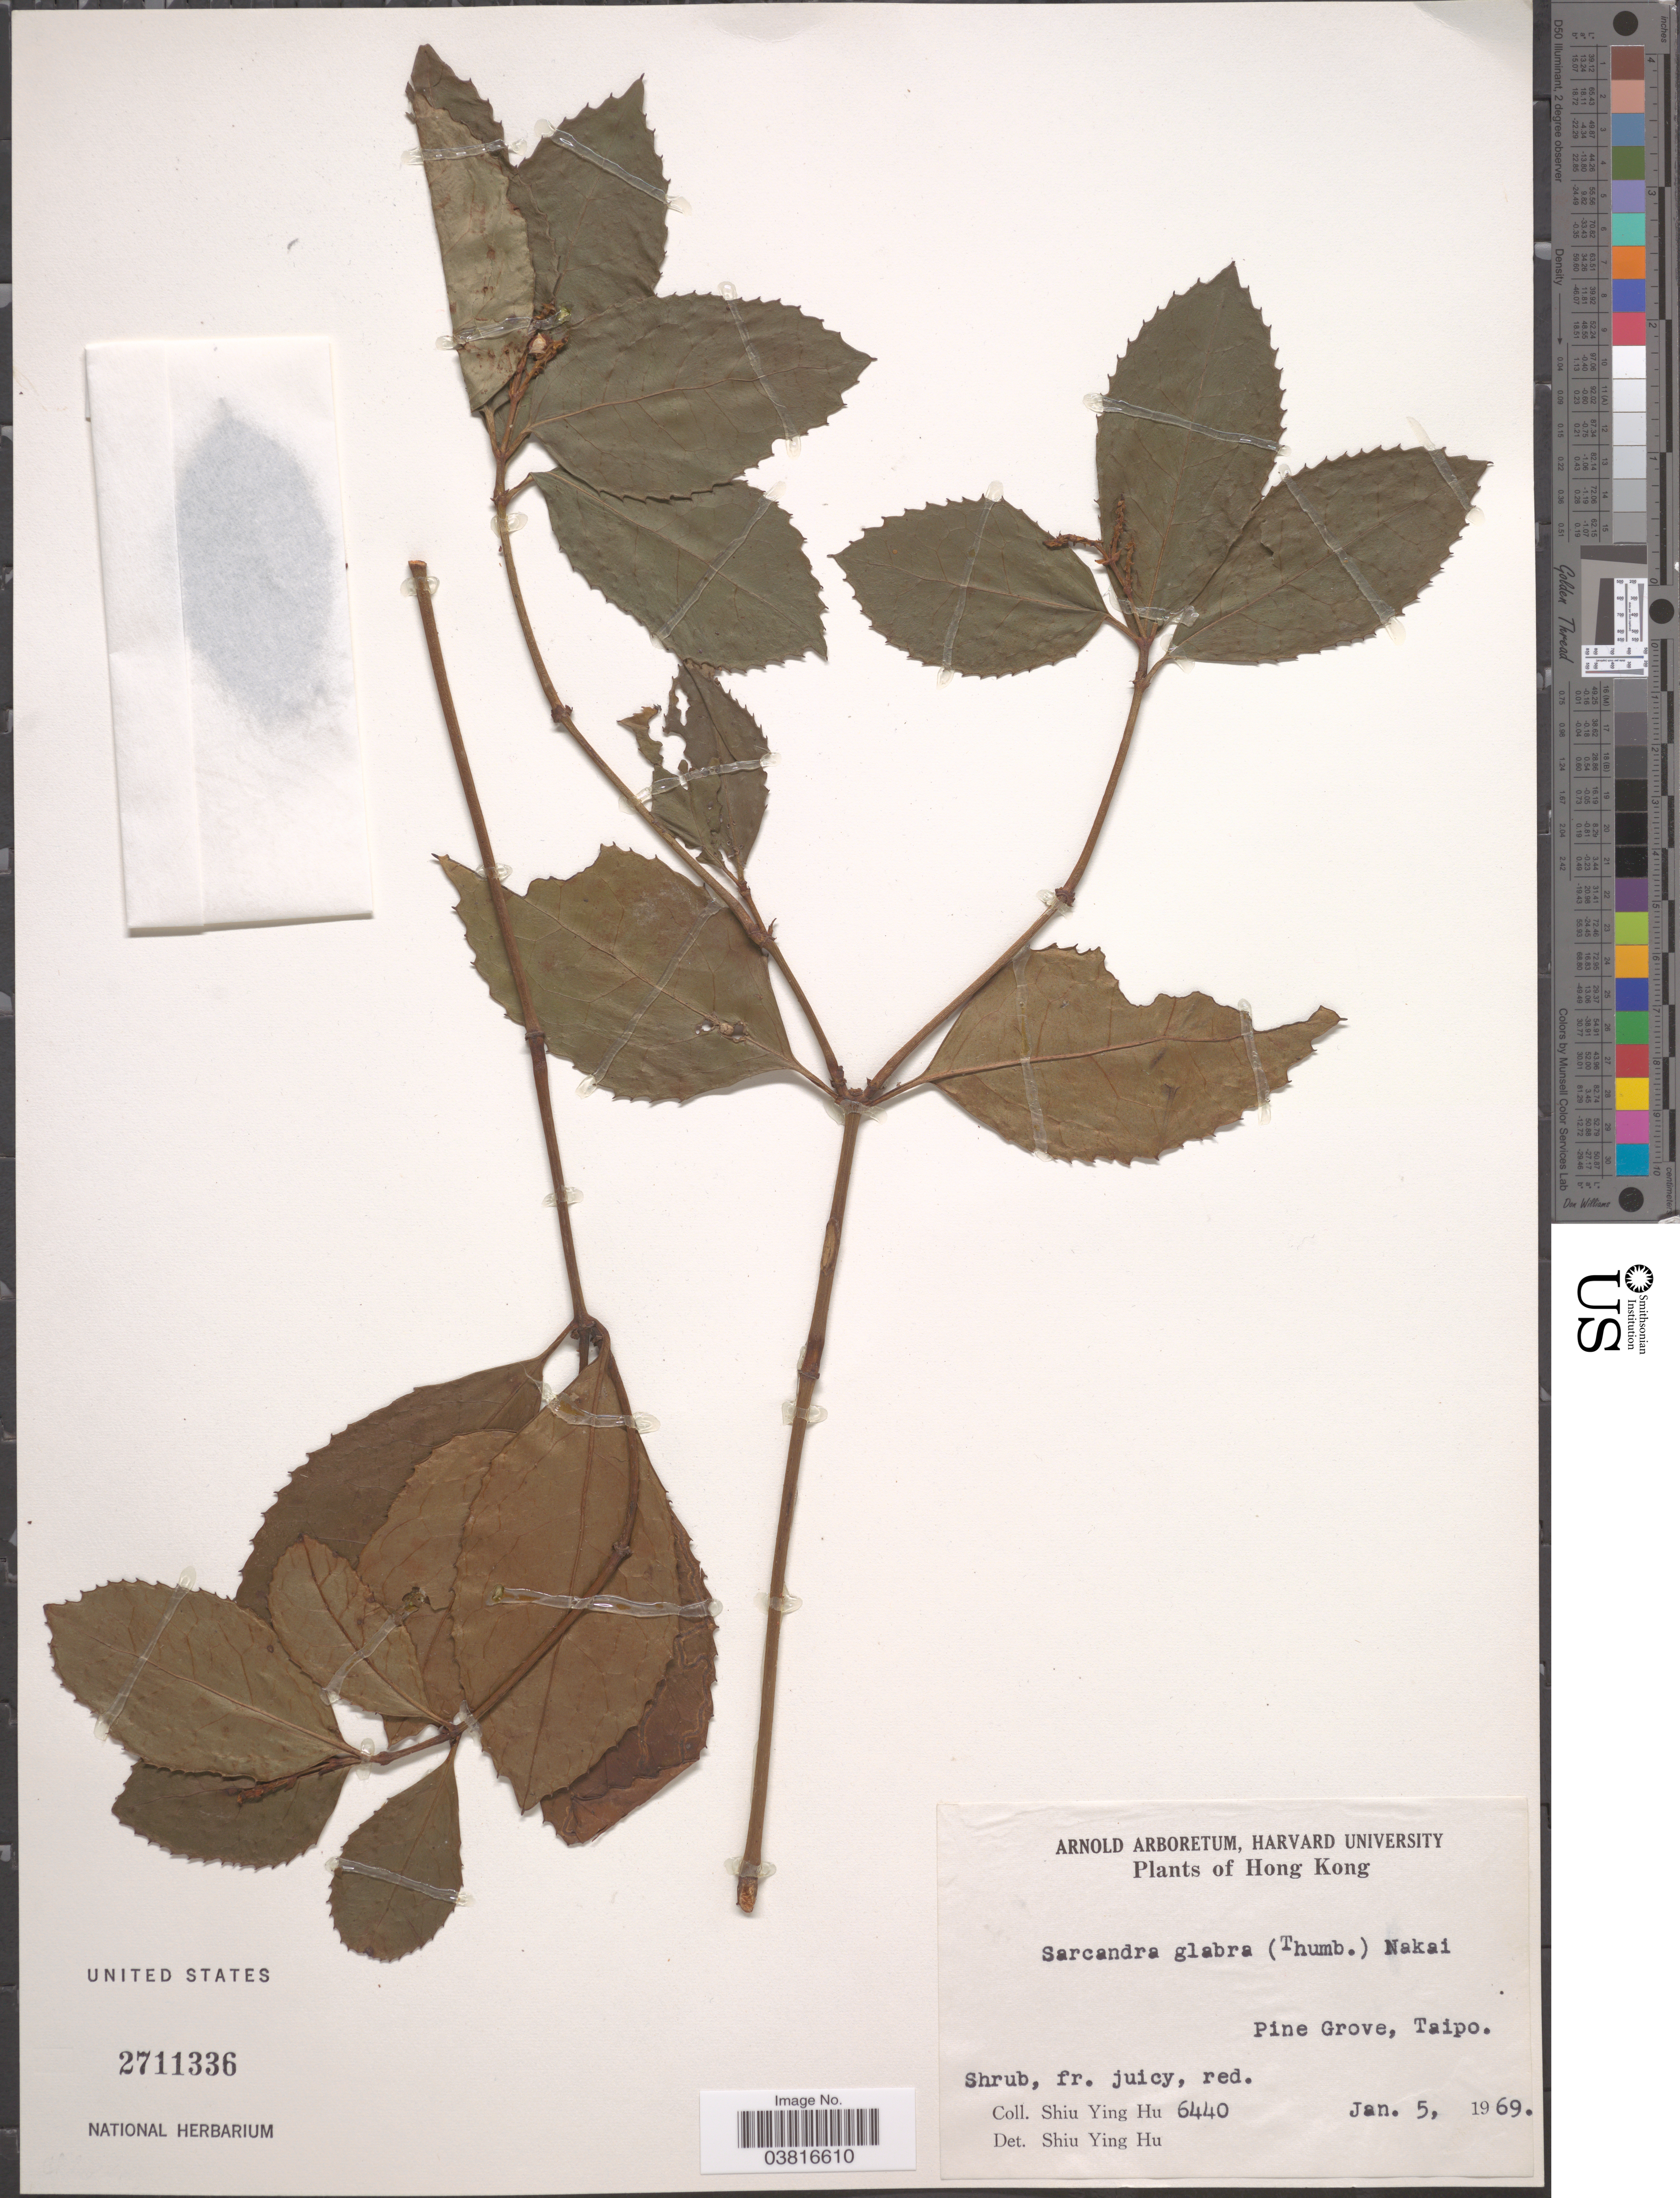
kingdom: Plantae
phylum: Tracheophyta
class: Magnoliopsida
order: Chloranthales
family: Chloranthaceae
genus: Sarcandra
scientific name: Sarcandra glabra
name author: (Thunb.) Nakai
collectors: S. Y. Hu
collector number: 6440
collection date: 1969-01-05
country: China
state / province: Hong Kong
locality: Pine Grove, Taipo.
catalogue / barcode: US 2711336